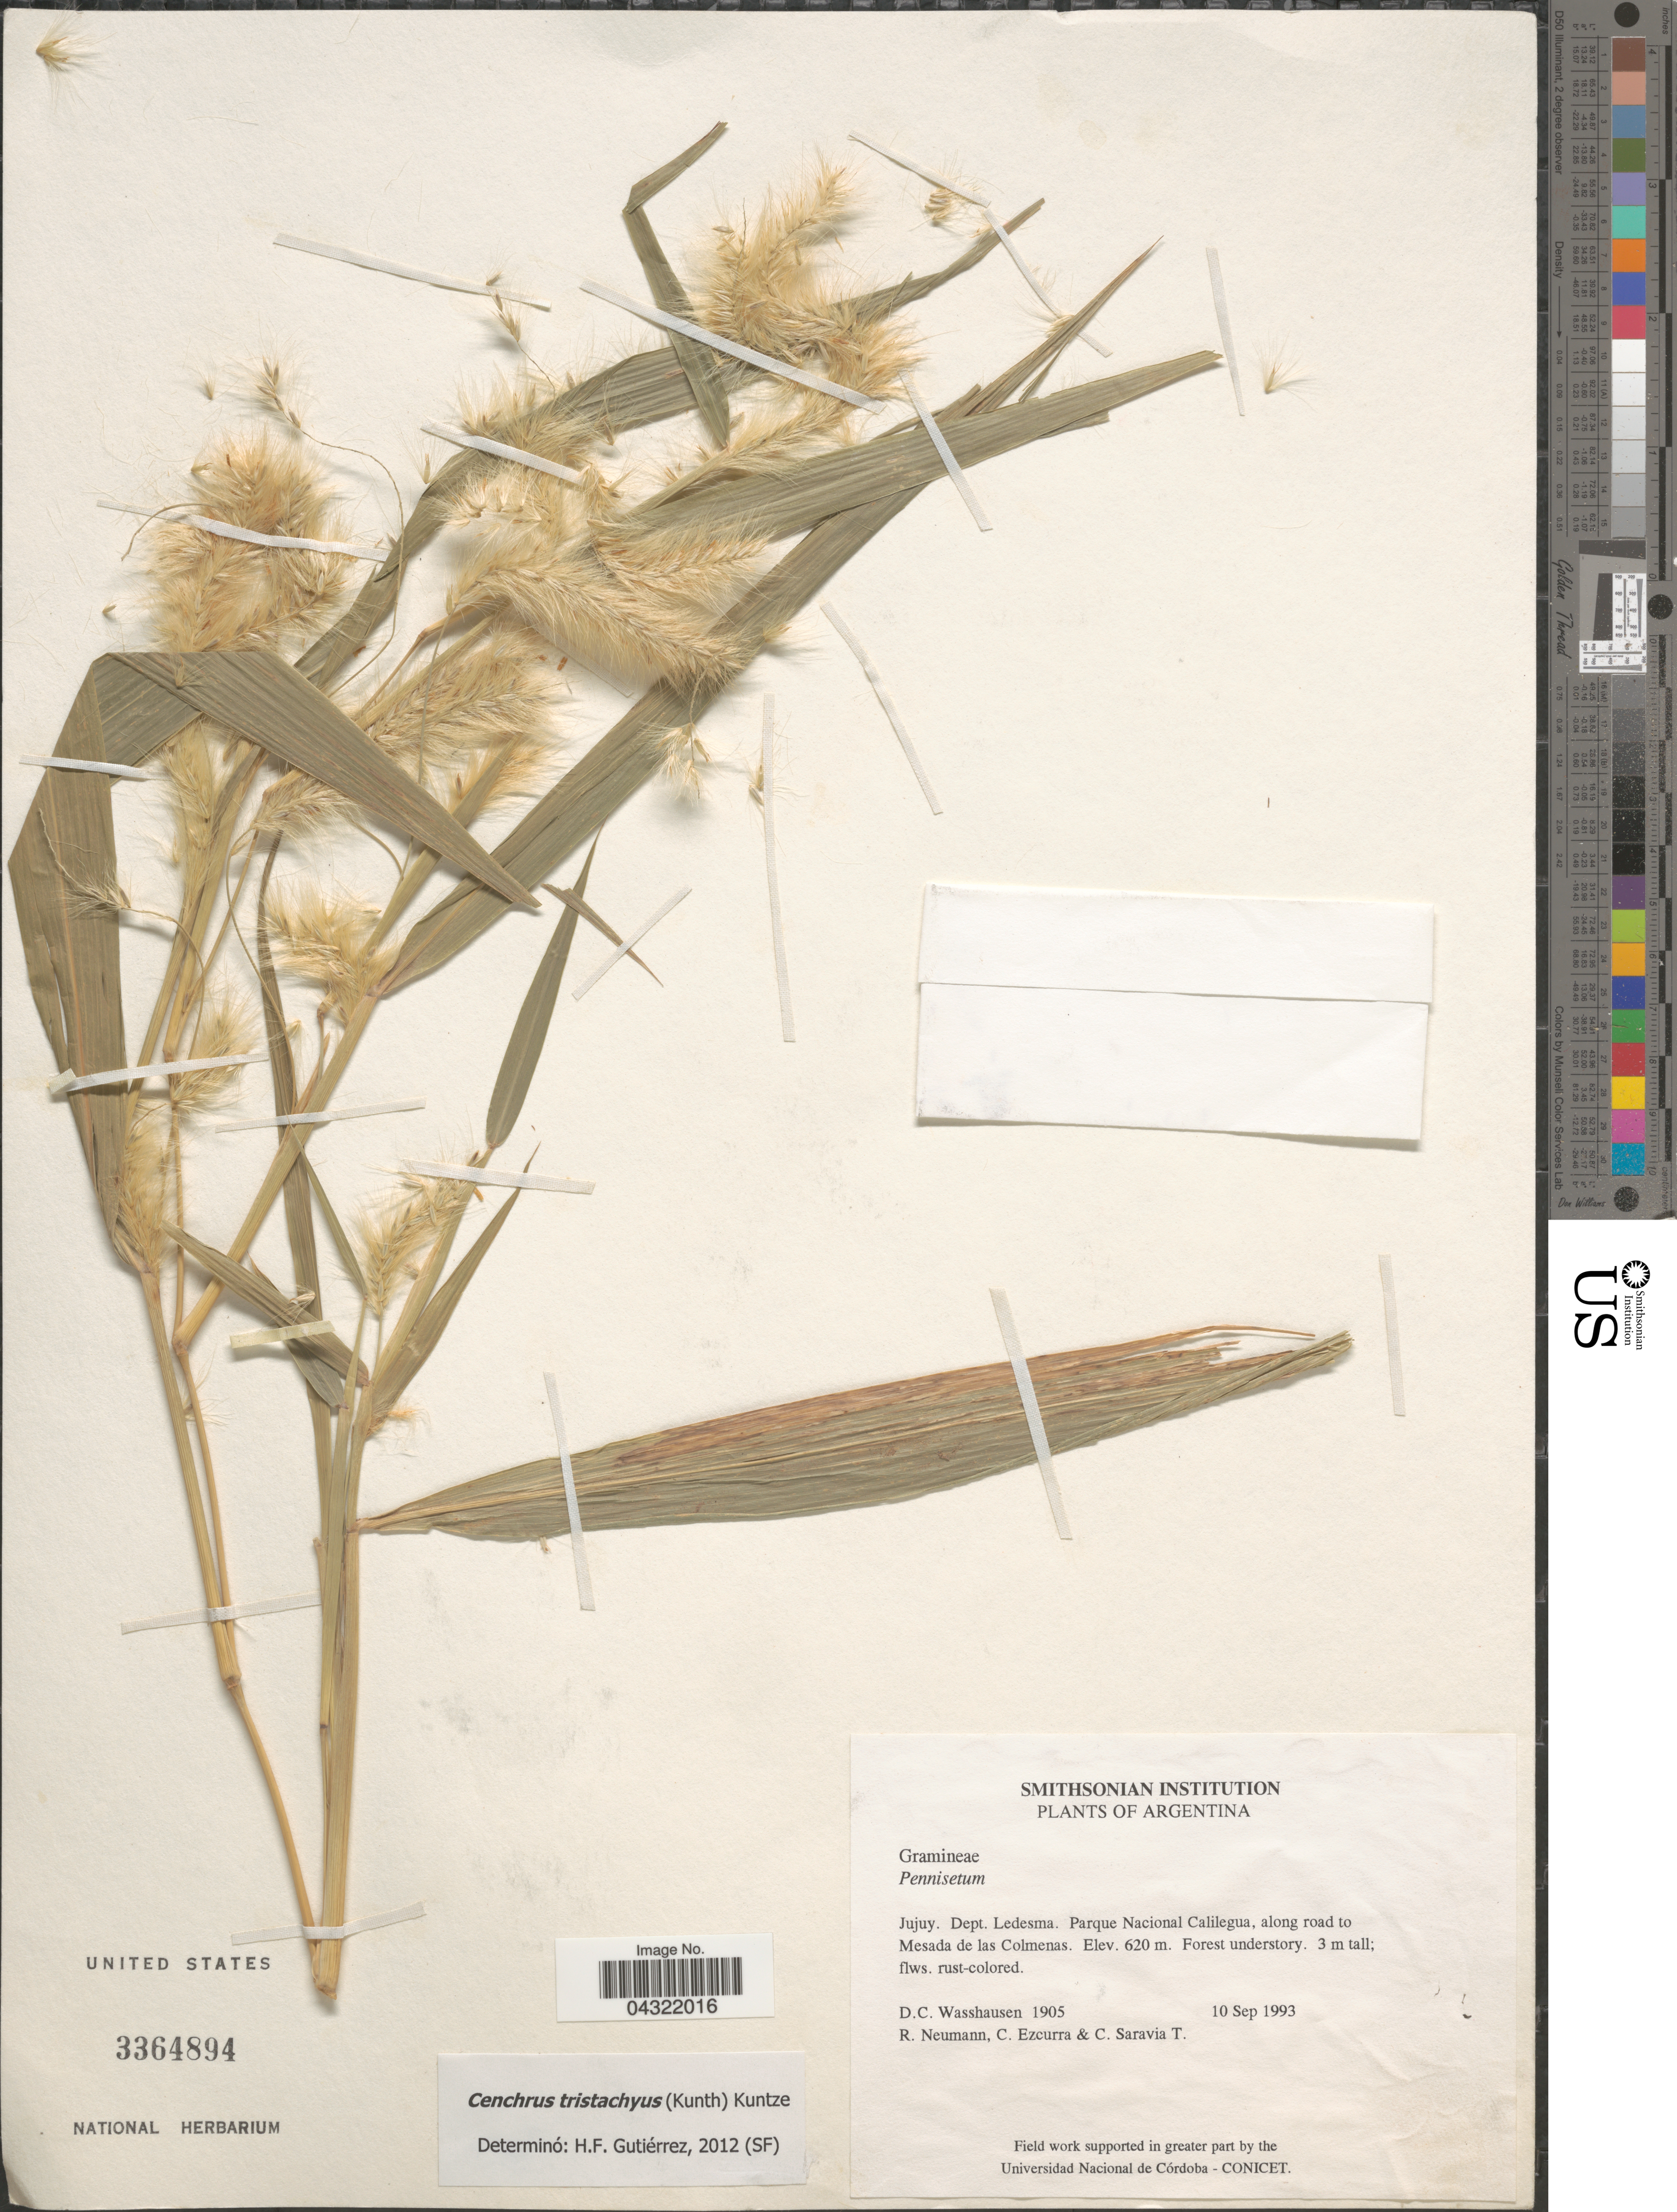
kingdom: Plantae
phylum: Tracheophyta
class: Liliopsida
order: Poales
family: Poaceae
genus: Cenchrus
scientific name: Cenchrus tristachyus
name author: (Kunth) Kuntze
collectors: D. C. Wasshausen, R. Neumann, C. Ezcurra & C. Saravia T.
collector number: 1905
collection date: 1993-09-10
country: Argentina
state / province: Jujuy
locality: Dept. Ledesma. Parque Nacional Calilegua, along road to Mesada de las Colmenas.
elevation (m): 620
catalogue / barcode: US 3364894